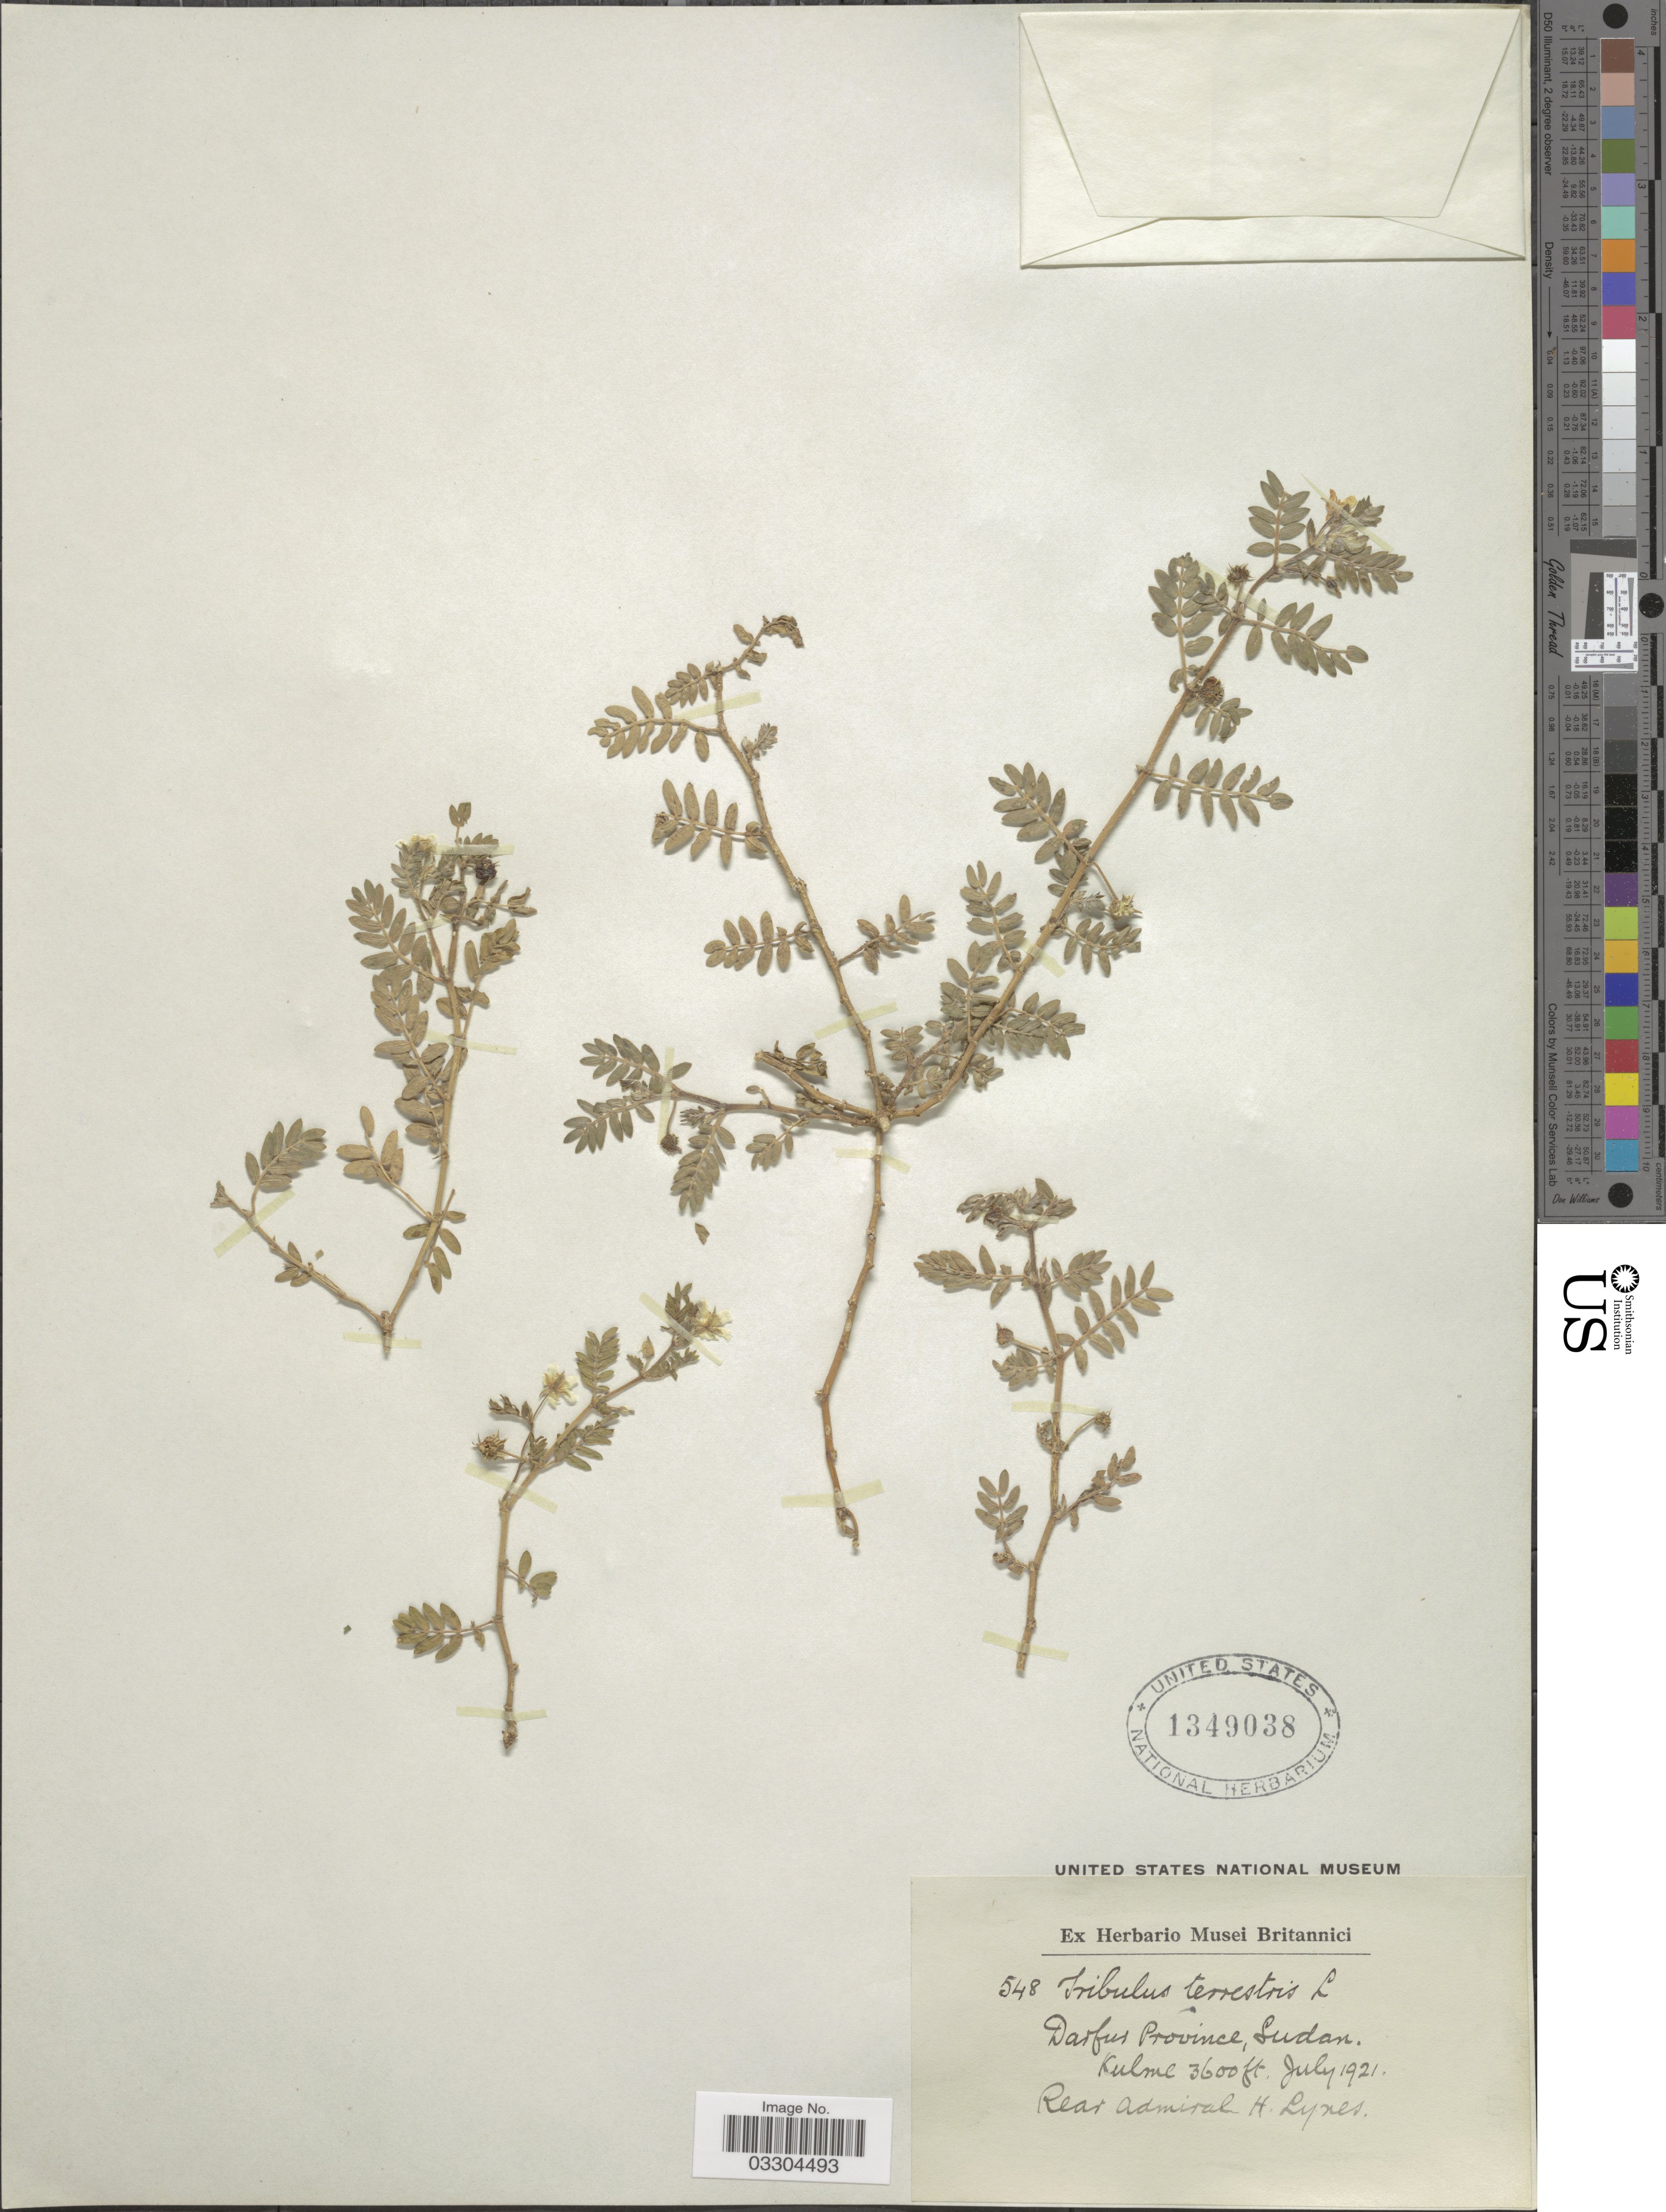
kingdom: Plantae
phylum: Tracheophyta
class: Magnoliopsida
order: Zygophyllales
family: Zygophyllaceae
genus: Tribulus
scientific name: Tribulus terrestris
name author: L.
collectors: H. Lynes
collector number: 548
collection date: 1921-07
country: Sudan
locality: Darfur Province, Kulme.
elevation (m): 1097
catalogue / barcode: US 1349038